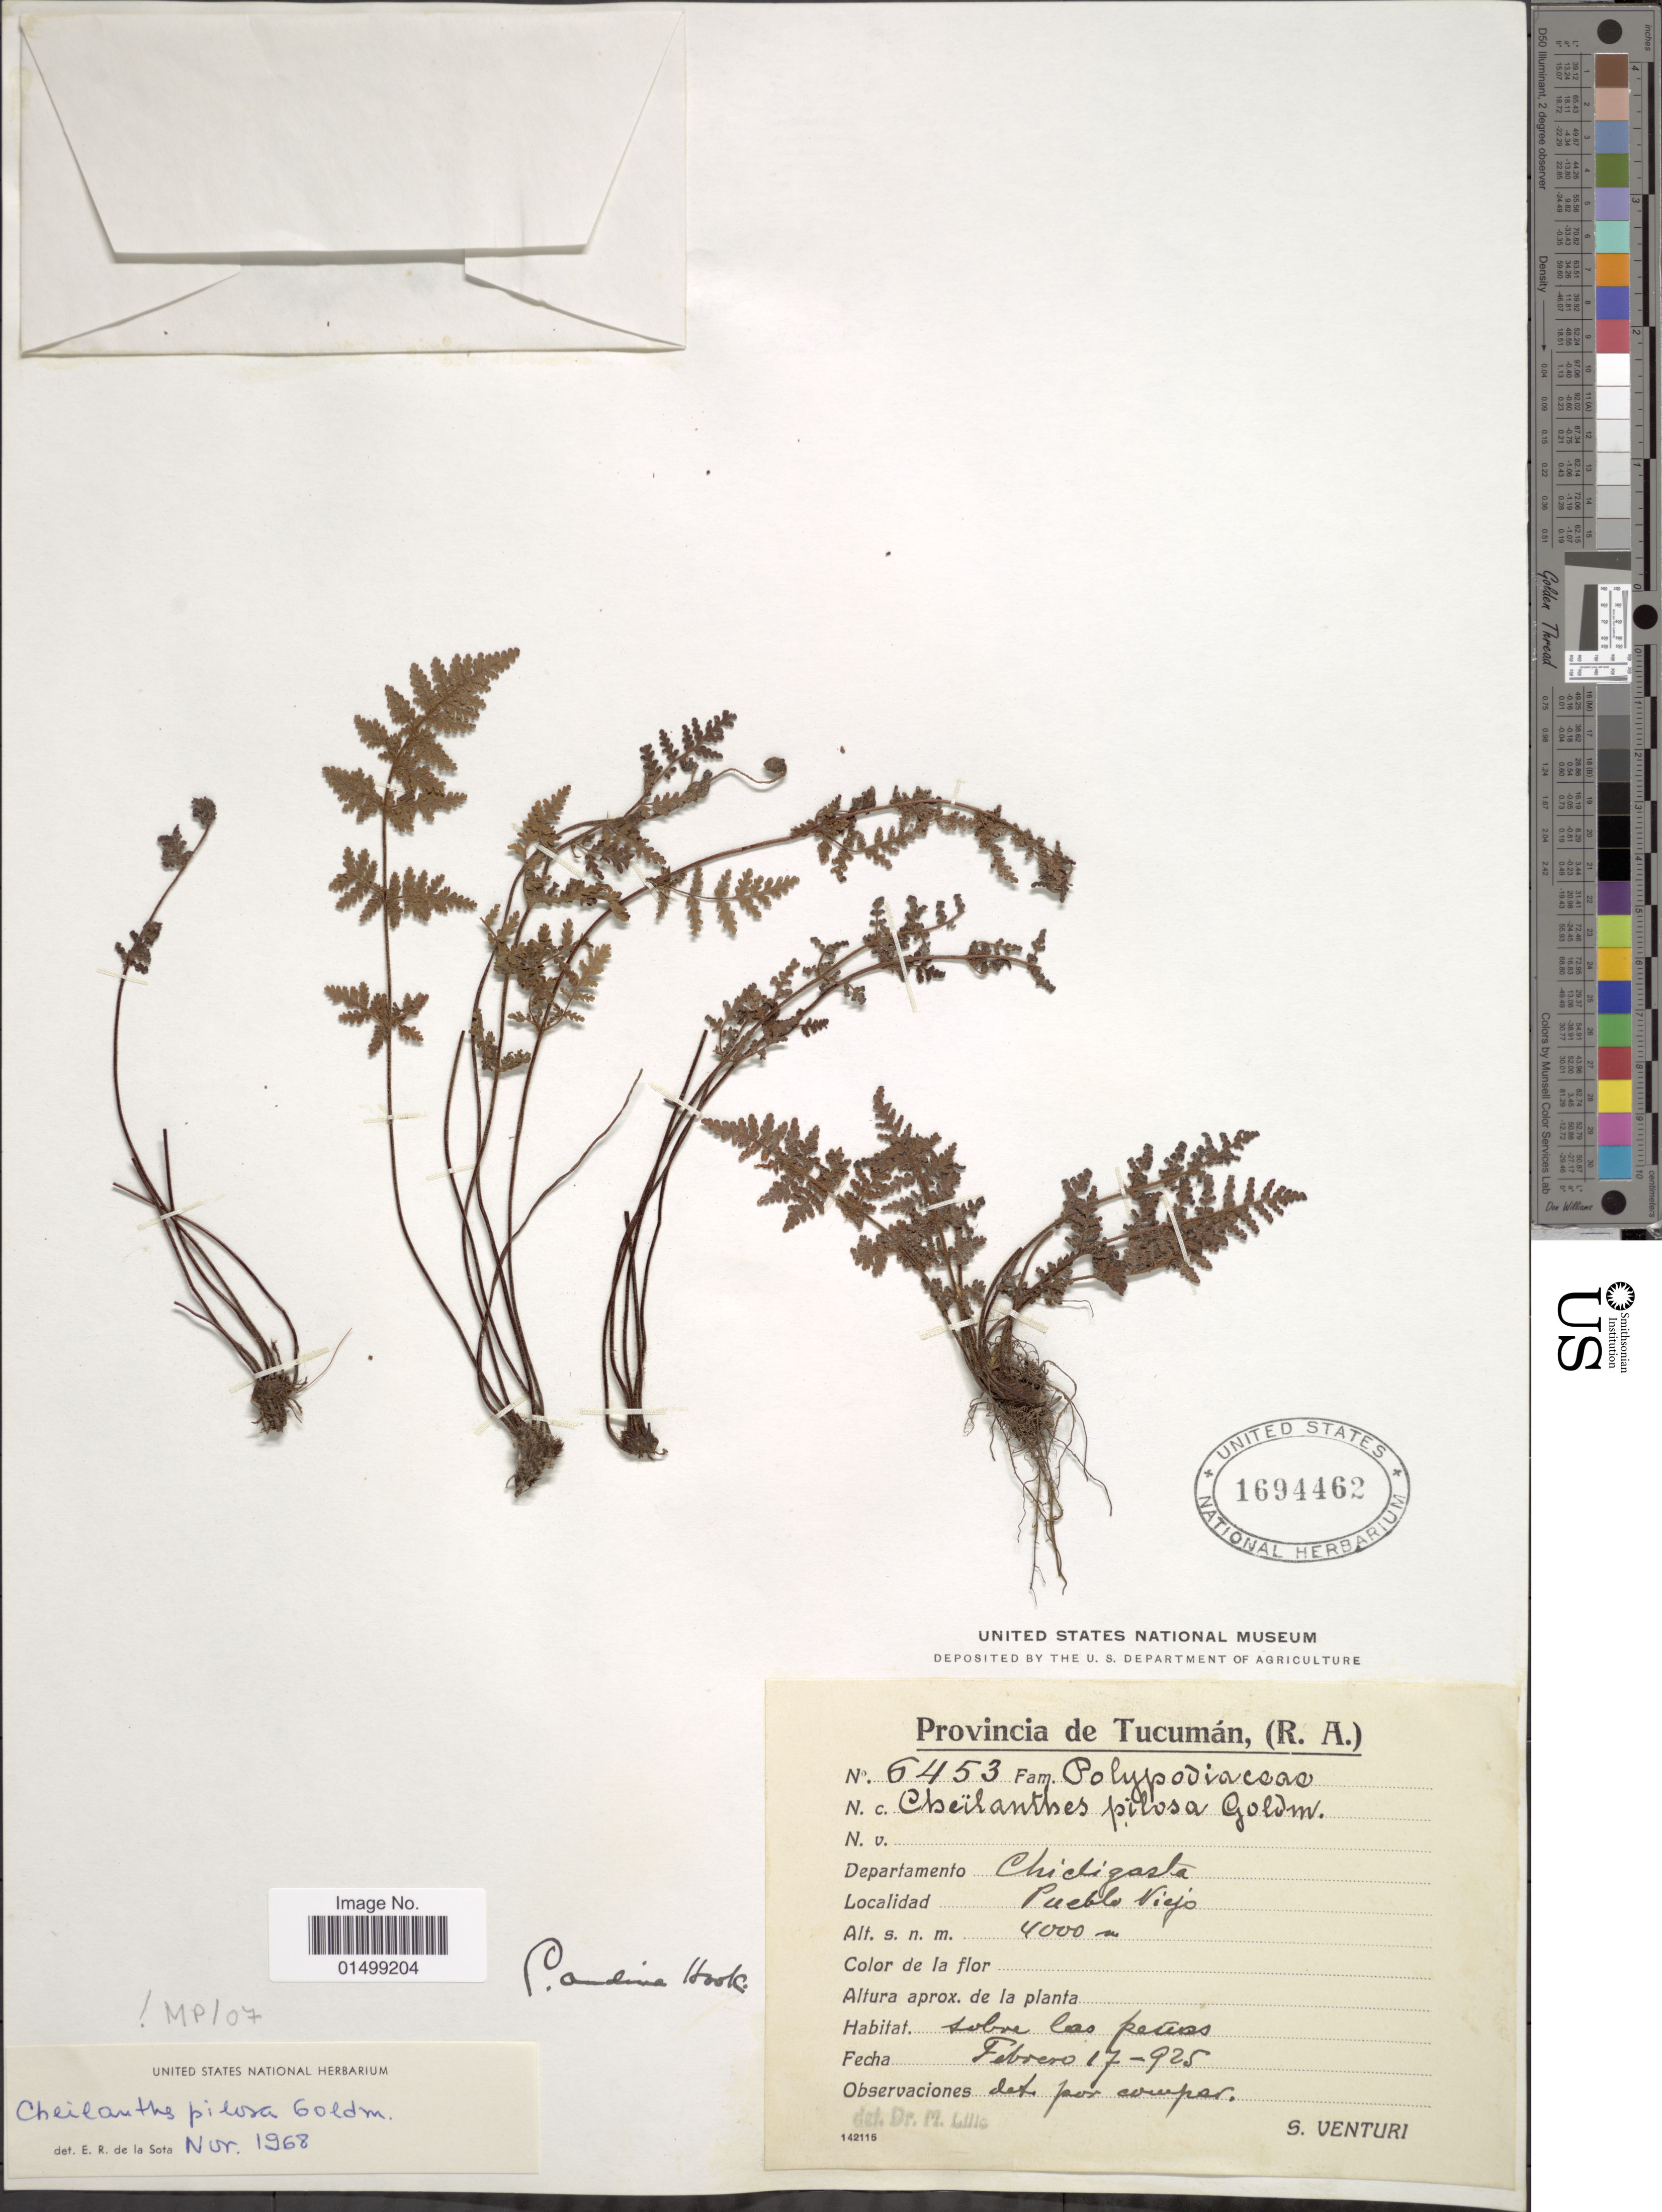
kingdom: Plantae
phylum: Tracheophyta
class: Polypodiopsida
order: Polypodiales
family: Pteridaceae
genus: Cheilanthes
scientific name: Cheilanthes pilosa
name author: Goldm.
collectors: S. Venturi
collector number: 6453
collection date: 1925-02-17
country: Argentina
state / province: Tucuman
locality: (R. A.) Chichigasta, Pueblo Viejo.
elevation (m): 4000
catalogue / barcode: US 1694462